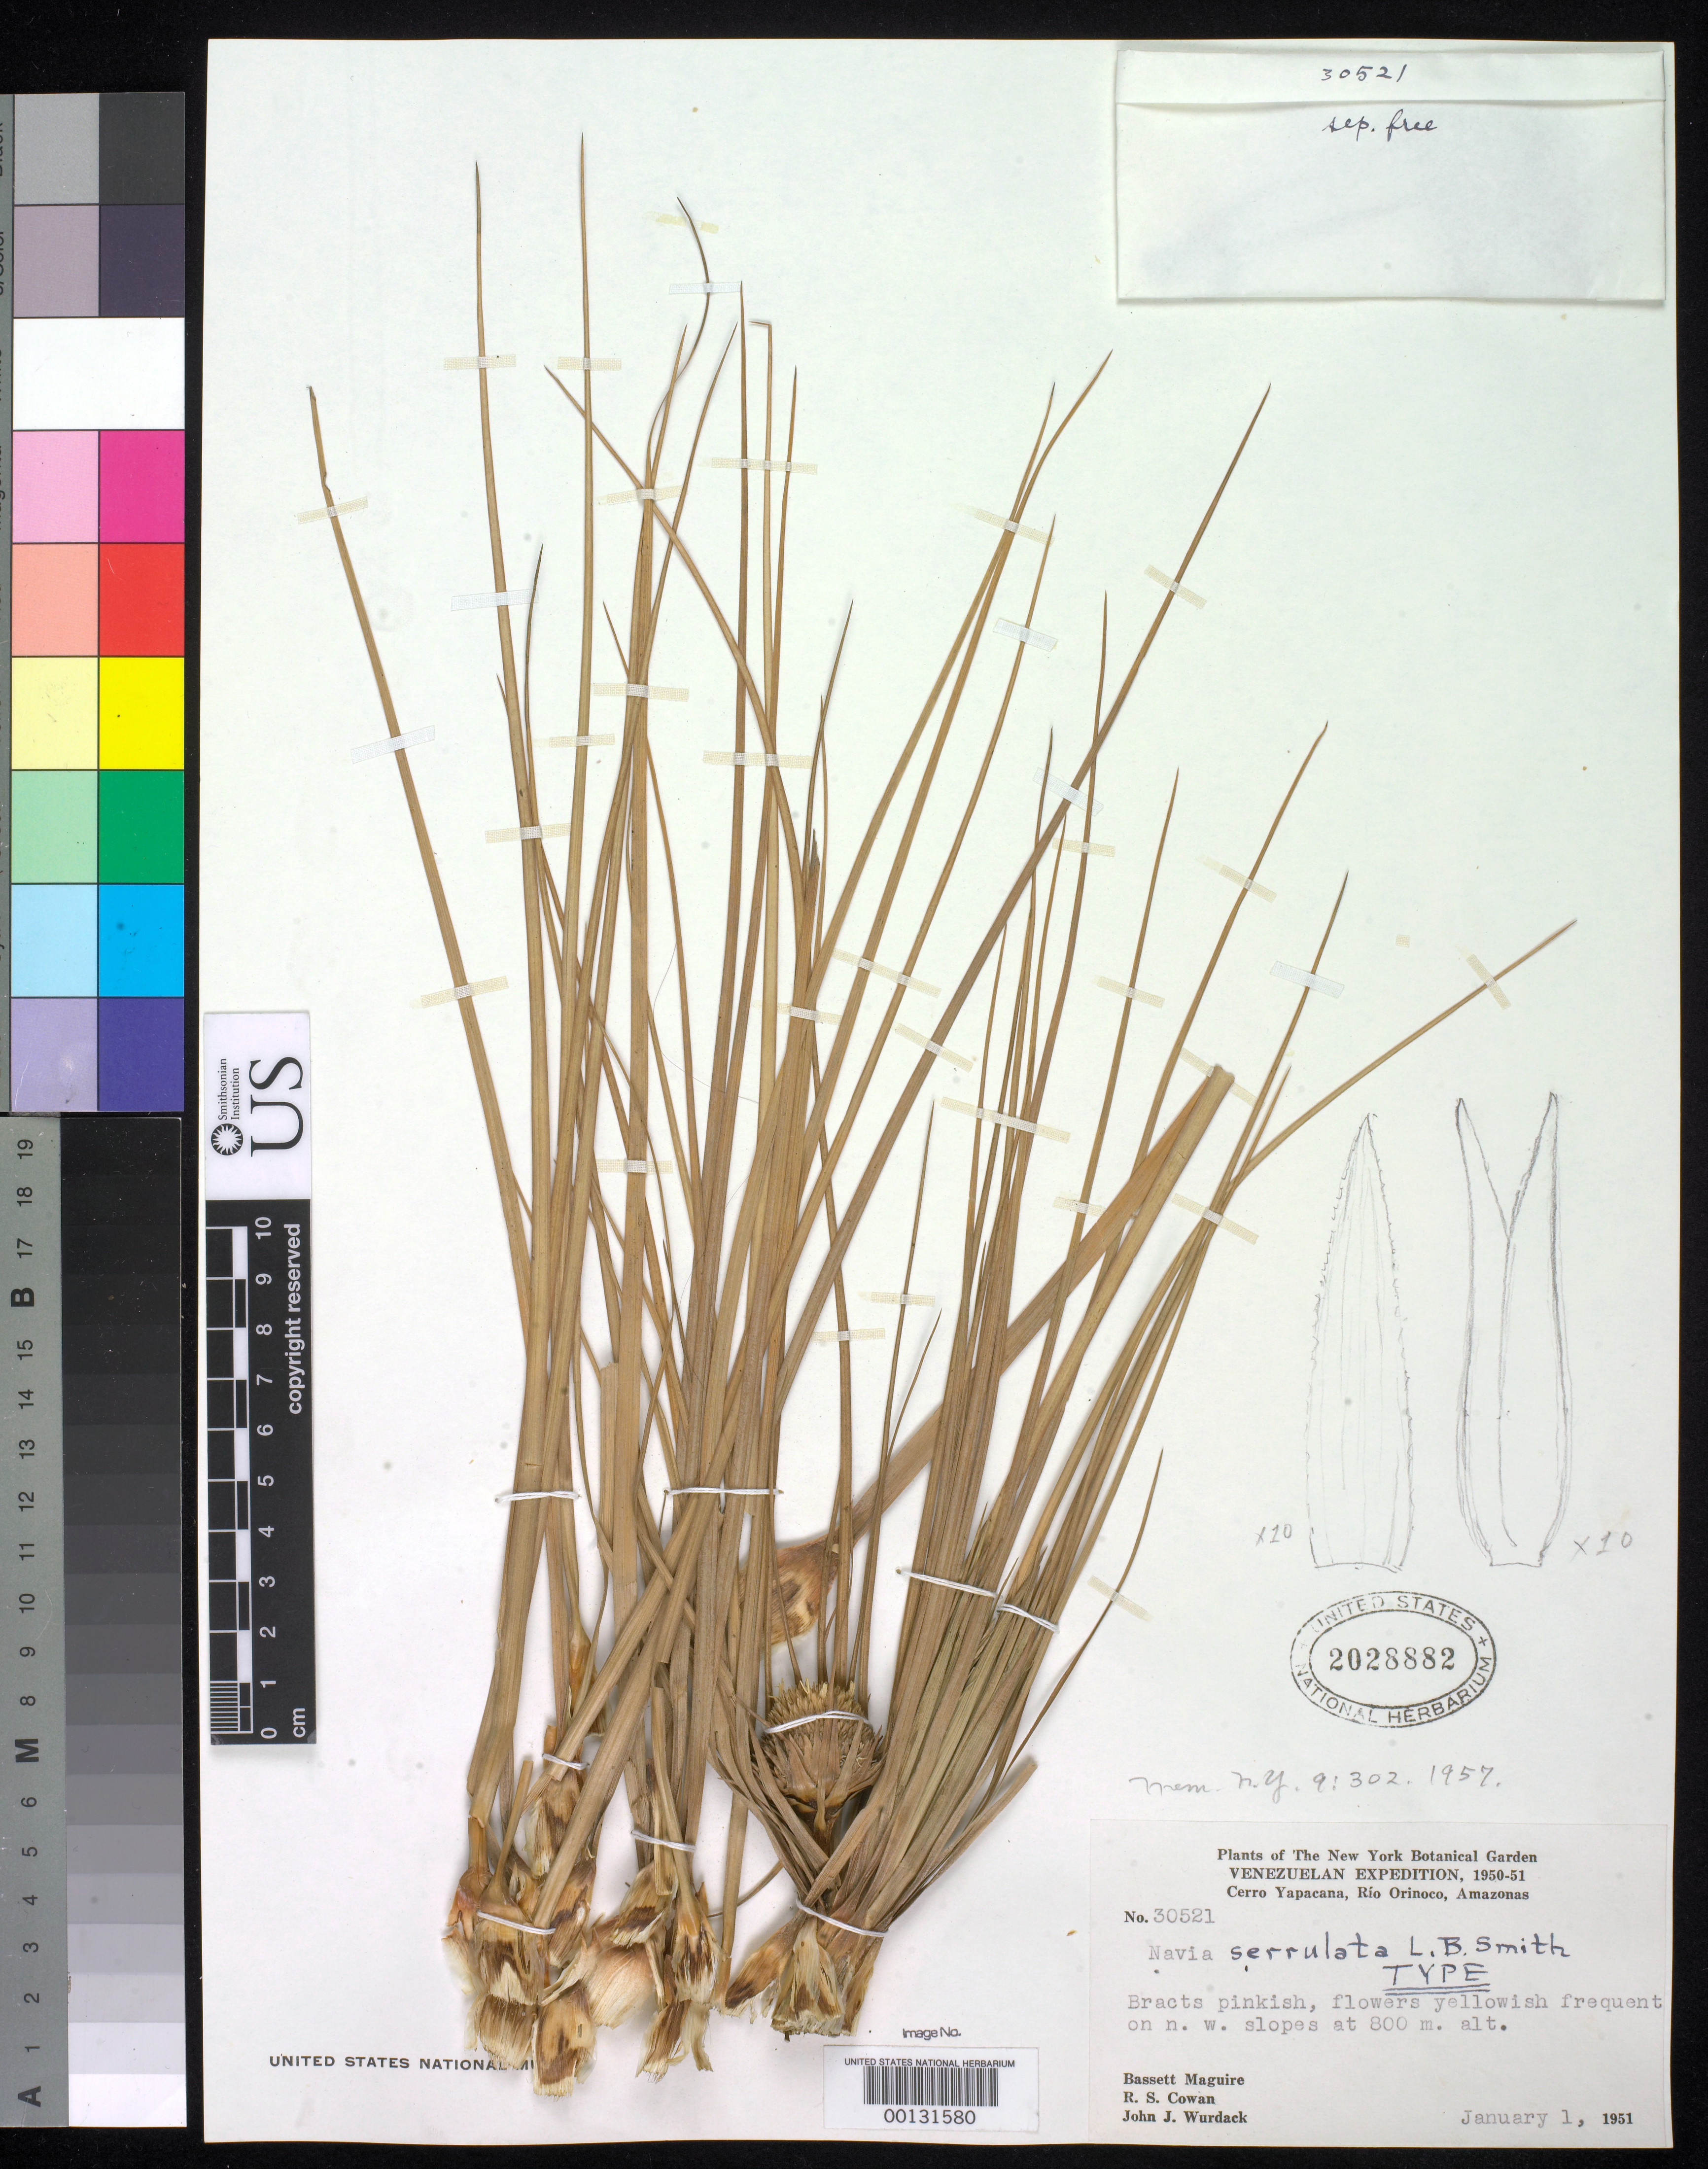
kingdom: Plantae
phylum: Tracheophyta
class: Liliopsida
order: Poales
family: Bromeliaceae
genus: Navia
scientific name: Navia serrulata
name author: L.B. Sm.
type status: Holotype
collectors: B. Maguire, R. S. Cowan & J. J. Wurdack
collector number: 30521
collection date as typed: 01 Jan 1951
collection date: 1951-01-01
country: Venezuela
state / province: Amazonas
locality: Cerro Yapacana, Rio Orinoco.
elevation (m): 800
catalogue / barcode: US 2028882